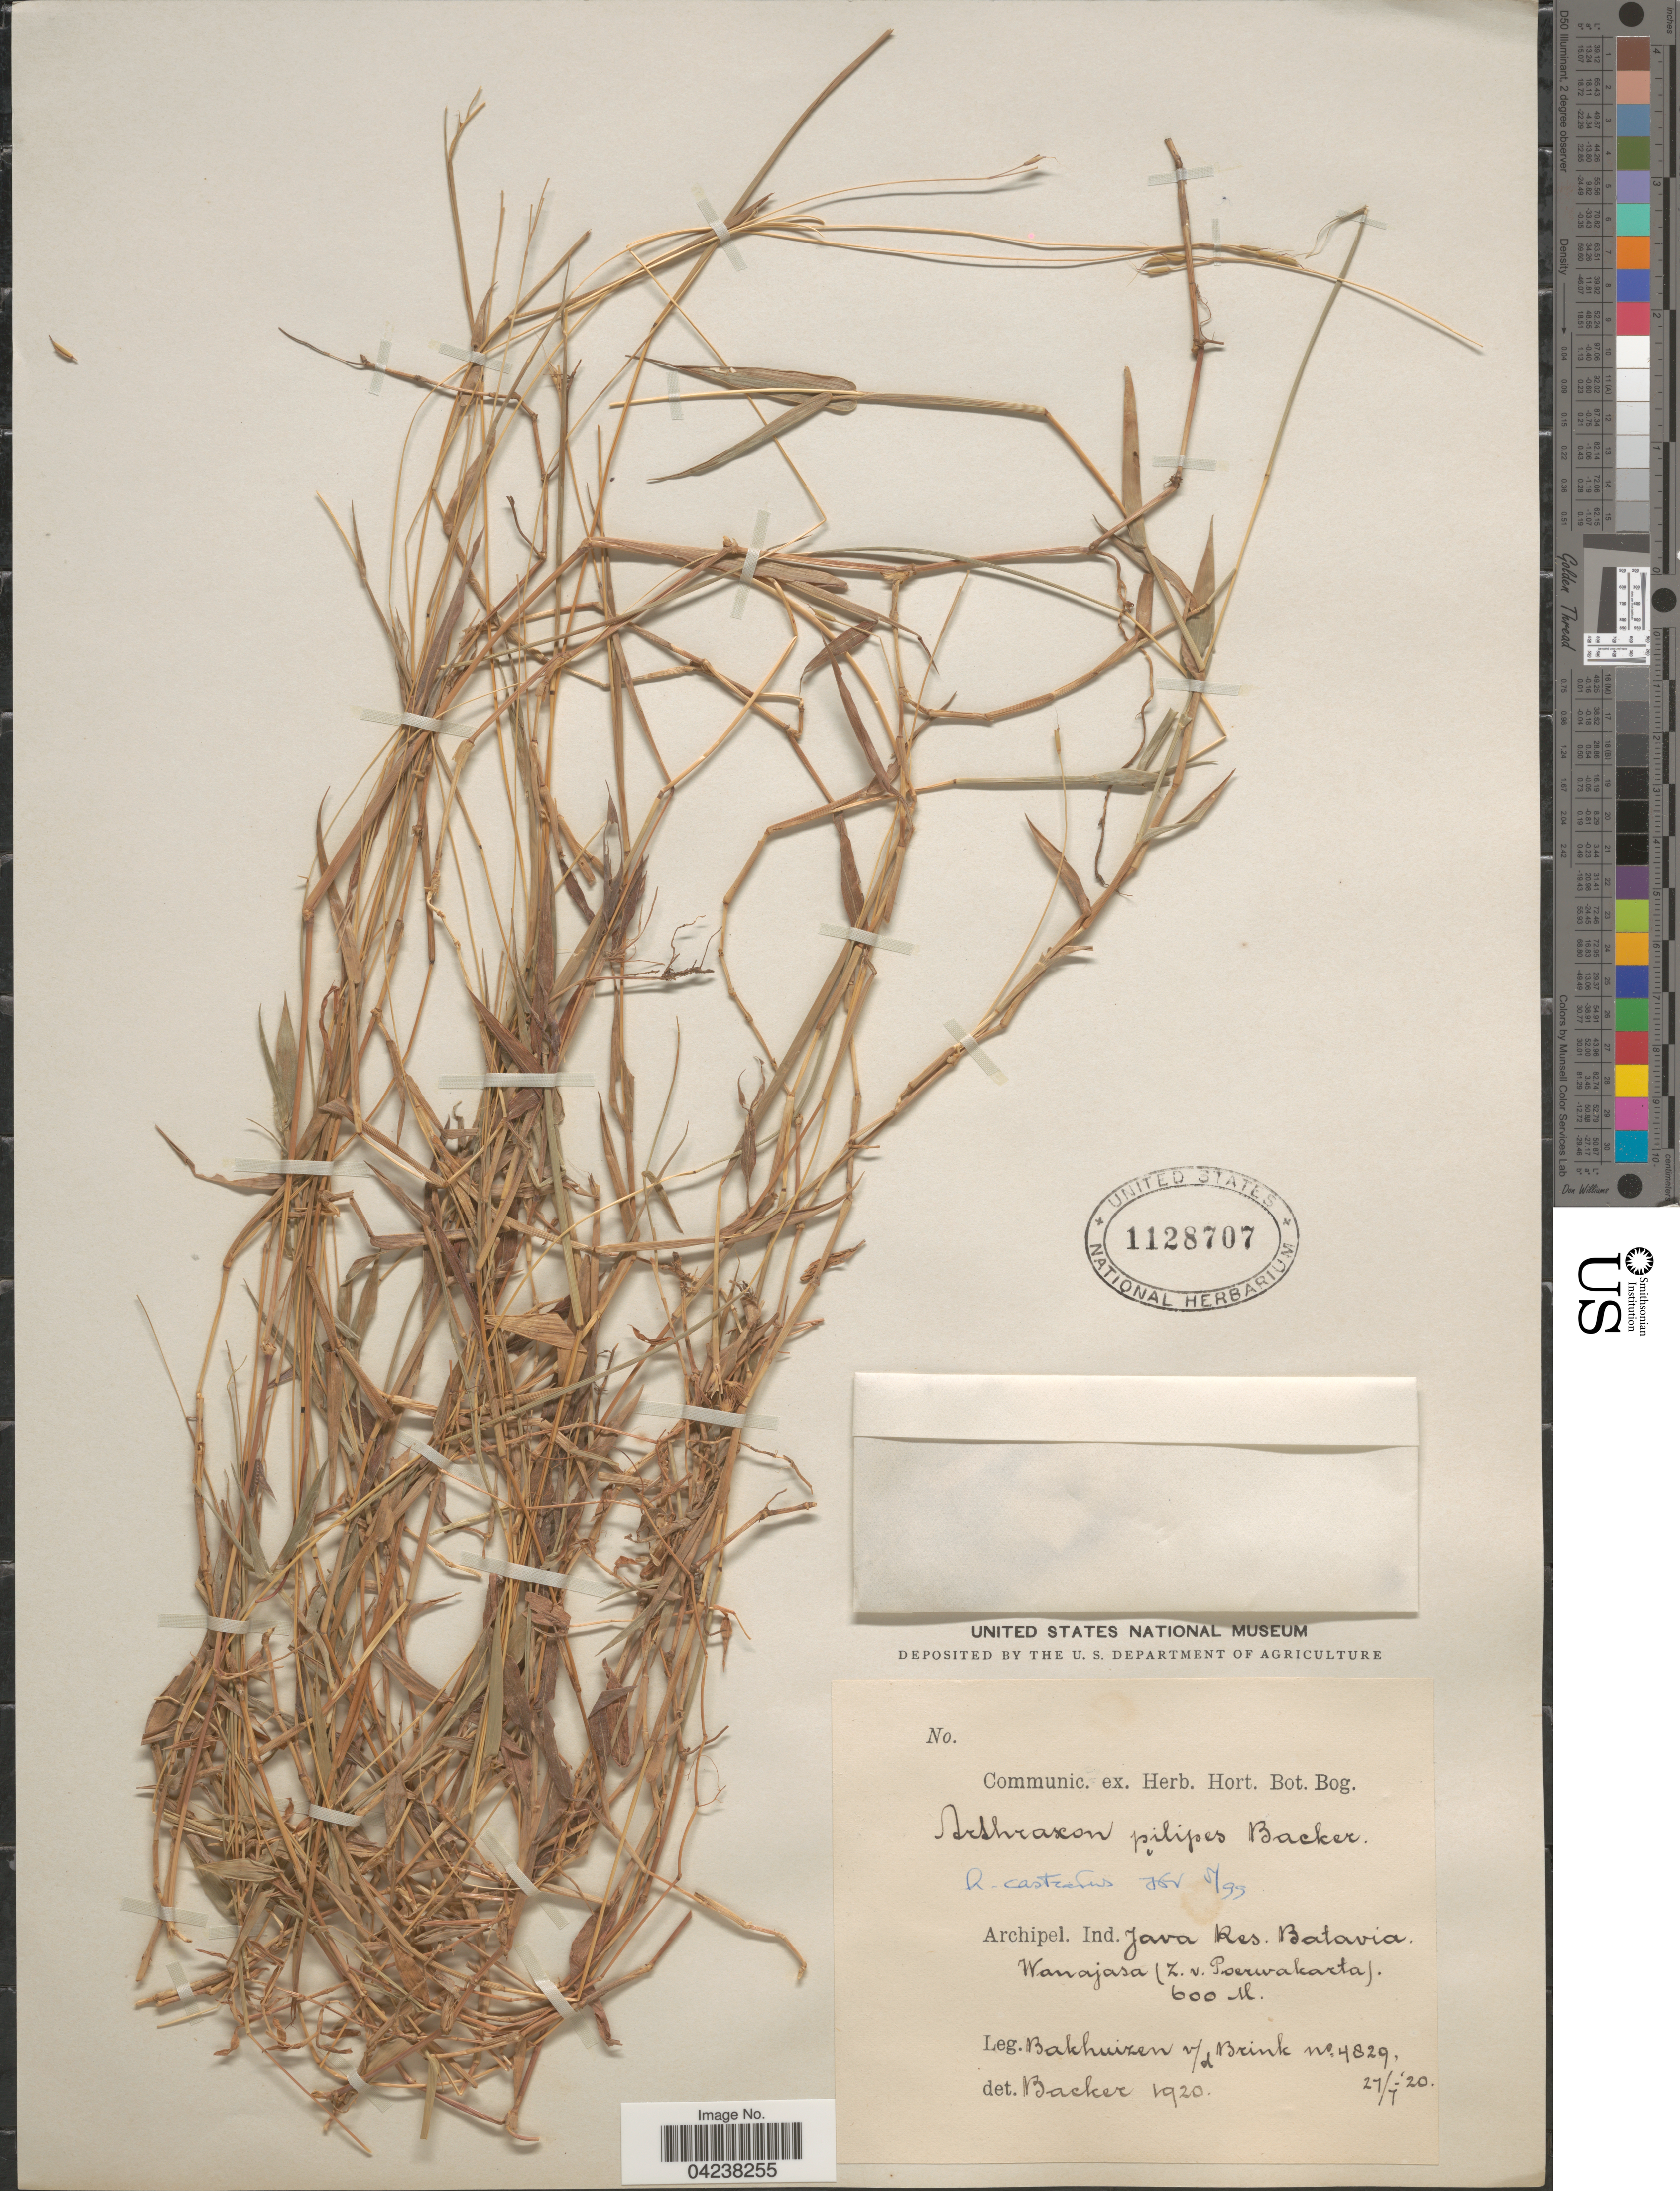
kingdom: Plantae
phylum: Tracheophyta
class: Liliopsida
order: Poales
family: Poaceae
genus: Arthraxon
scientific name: Arthraxon castratus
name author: (Griff.) V. Naray. ex Bor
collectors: R. C. Bakhuizen van den Brink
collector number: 4829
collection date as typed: Transcribed d/m/y: 27/7/20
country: Indonesia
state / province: Java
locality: Archipel. Ind. Java Res. Batavia. Wanajasa (Z. v. Poerwakarta).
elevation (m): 600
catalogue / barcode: US 1128707